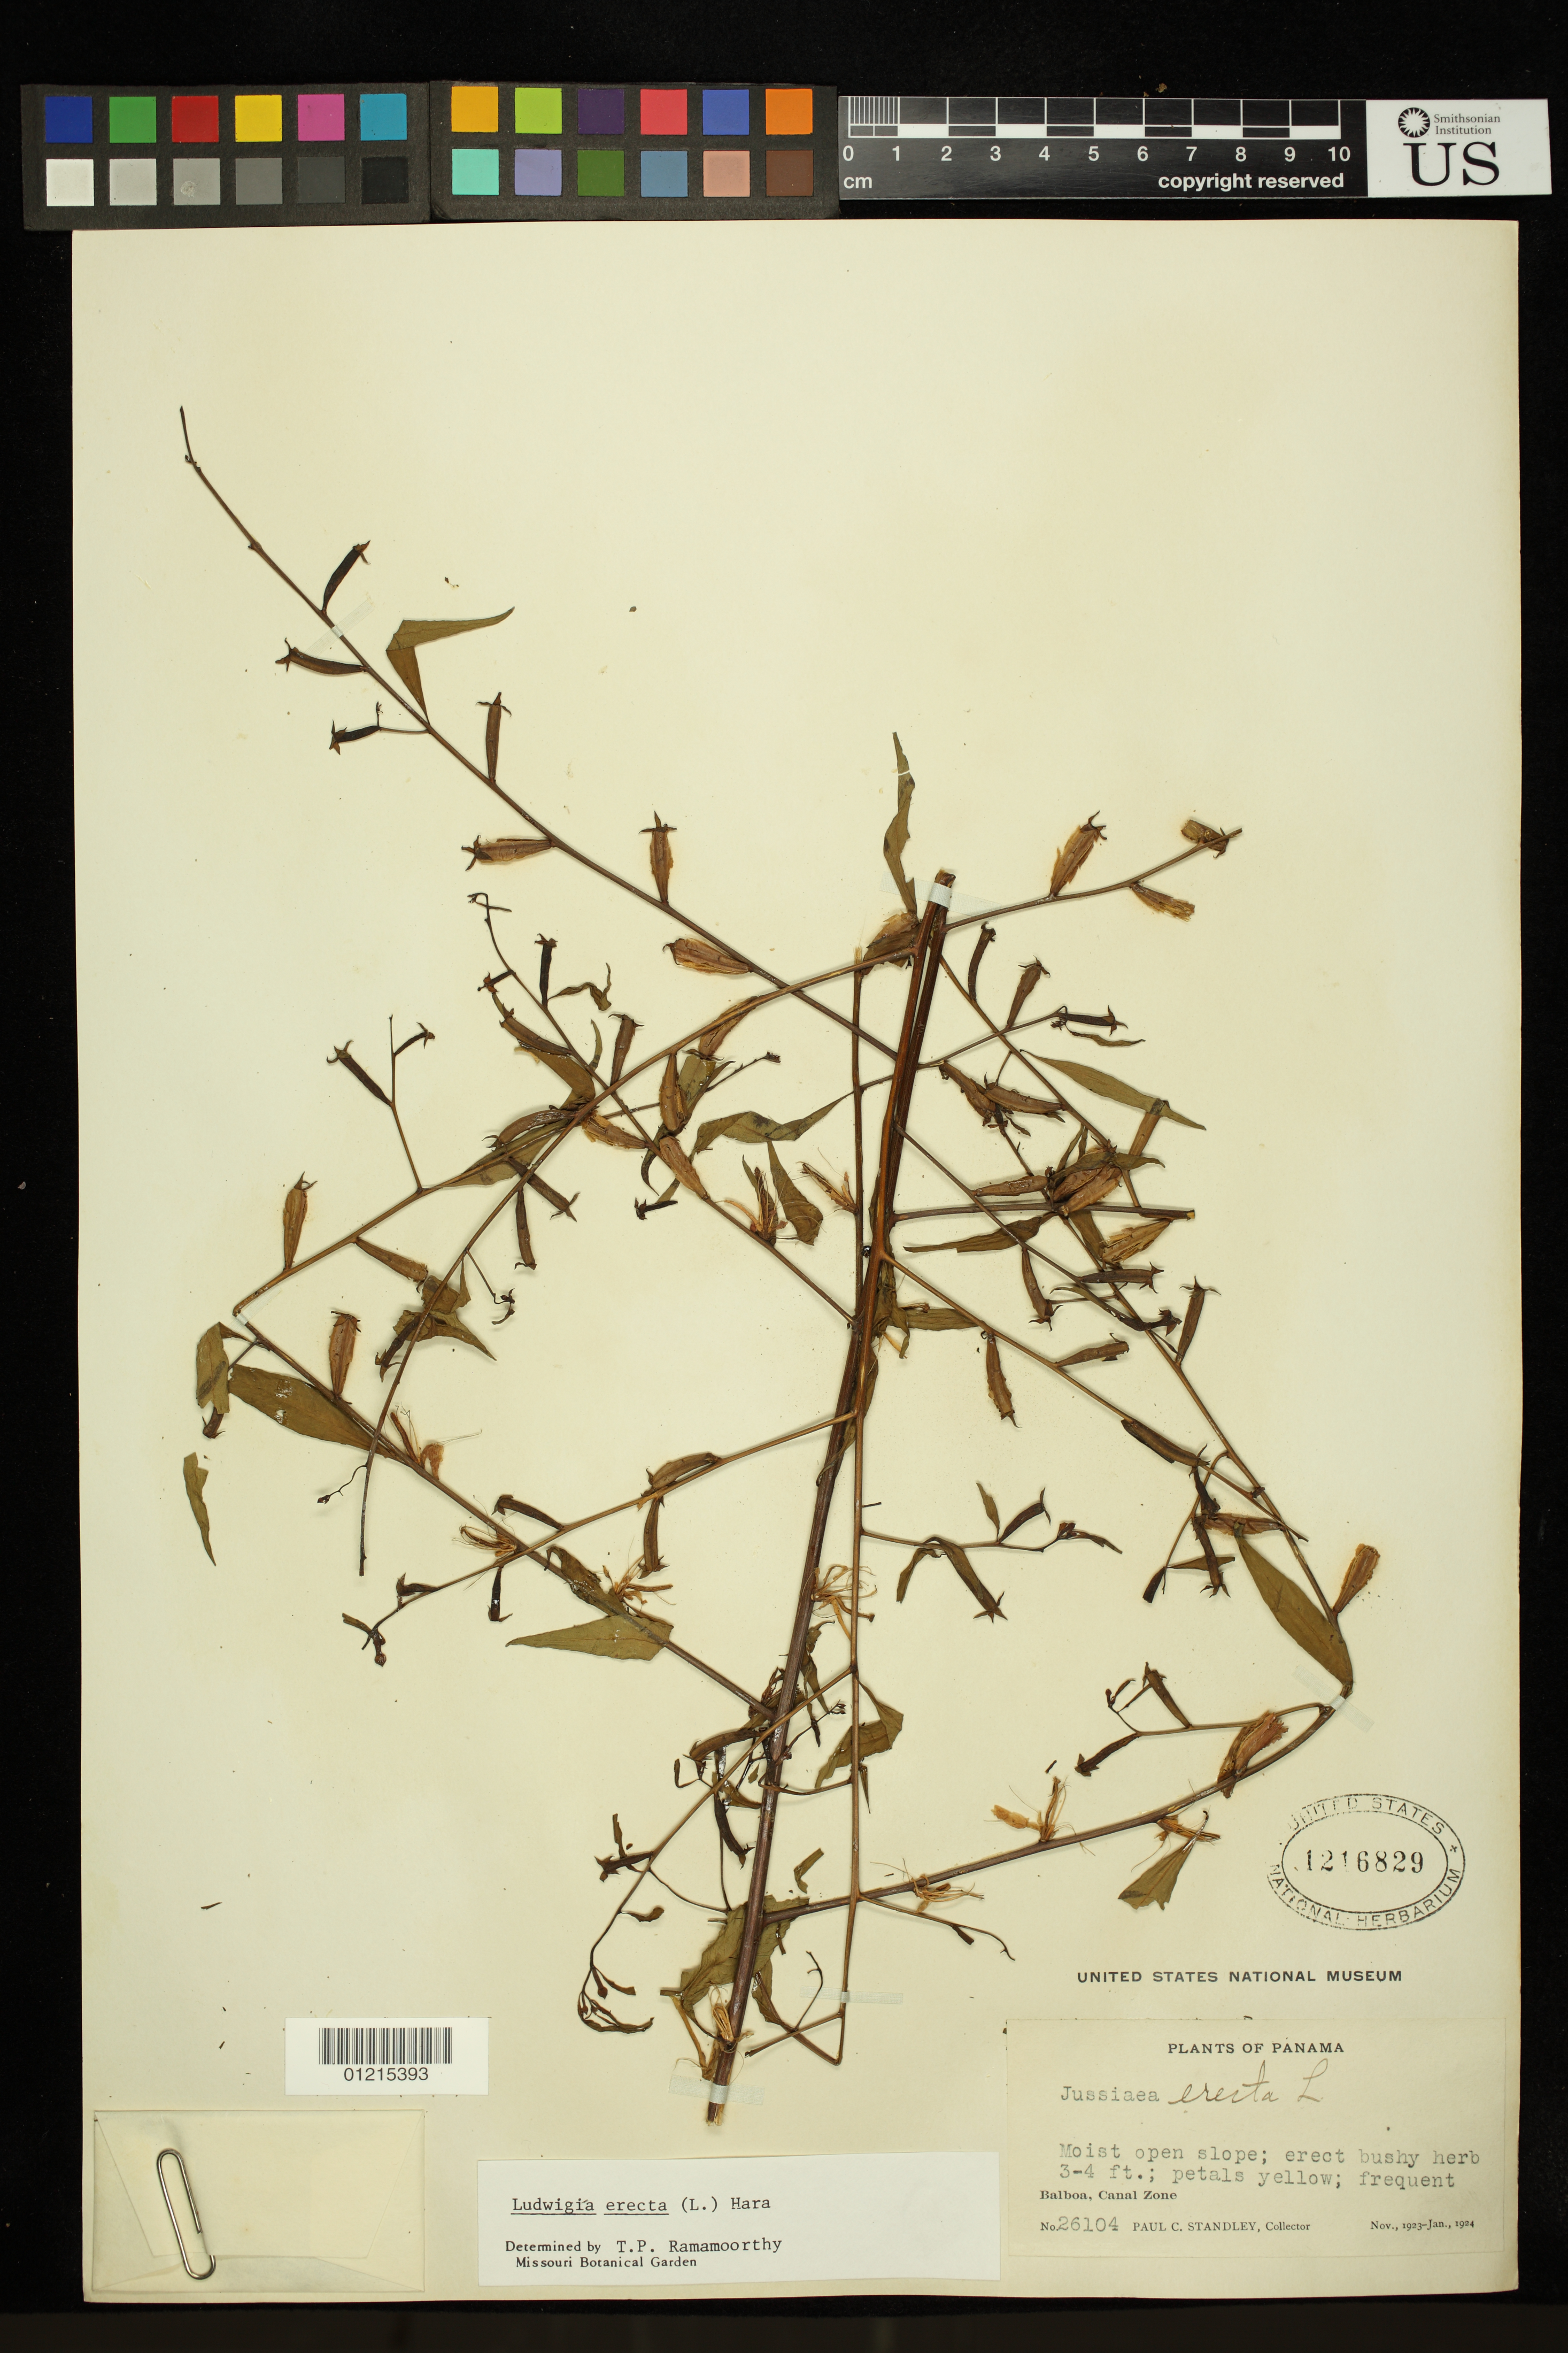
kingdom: Plantae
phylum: Tracheophyta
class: Magnoliopsida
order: Myrtales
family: Onagraceae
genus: Ludwigia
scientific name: Ludwigia erecta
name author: (L.) H. Hara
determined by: Ramamoorthy, T. P.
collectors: P. C. Standley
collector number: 26104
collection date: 1923-11/1924-01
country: Panama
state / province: Panamá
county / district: Canal Zone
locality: Balboa.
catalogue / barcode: US 1216829